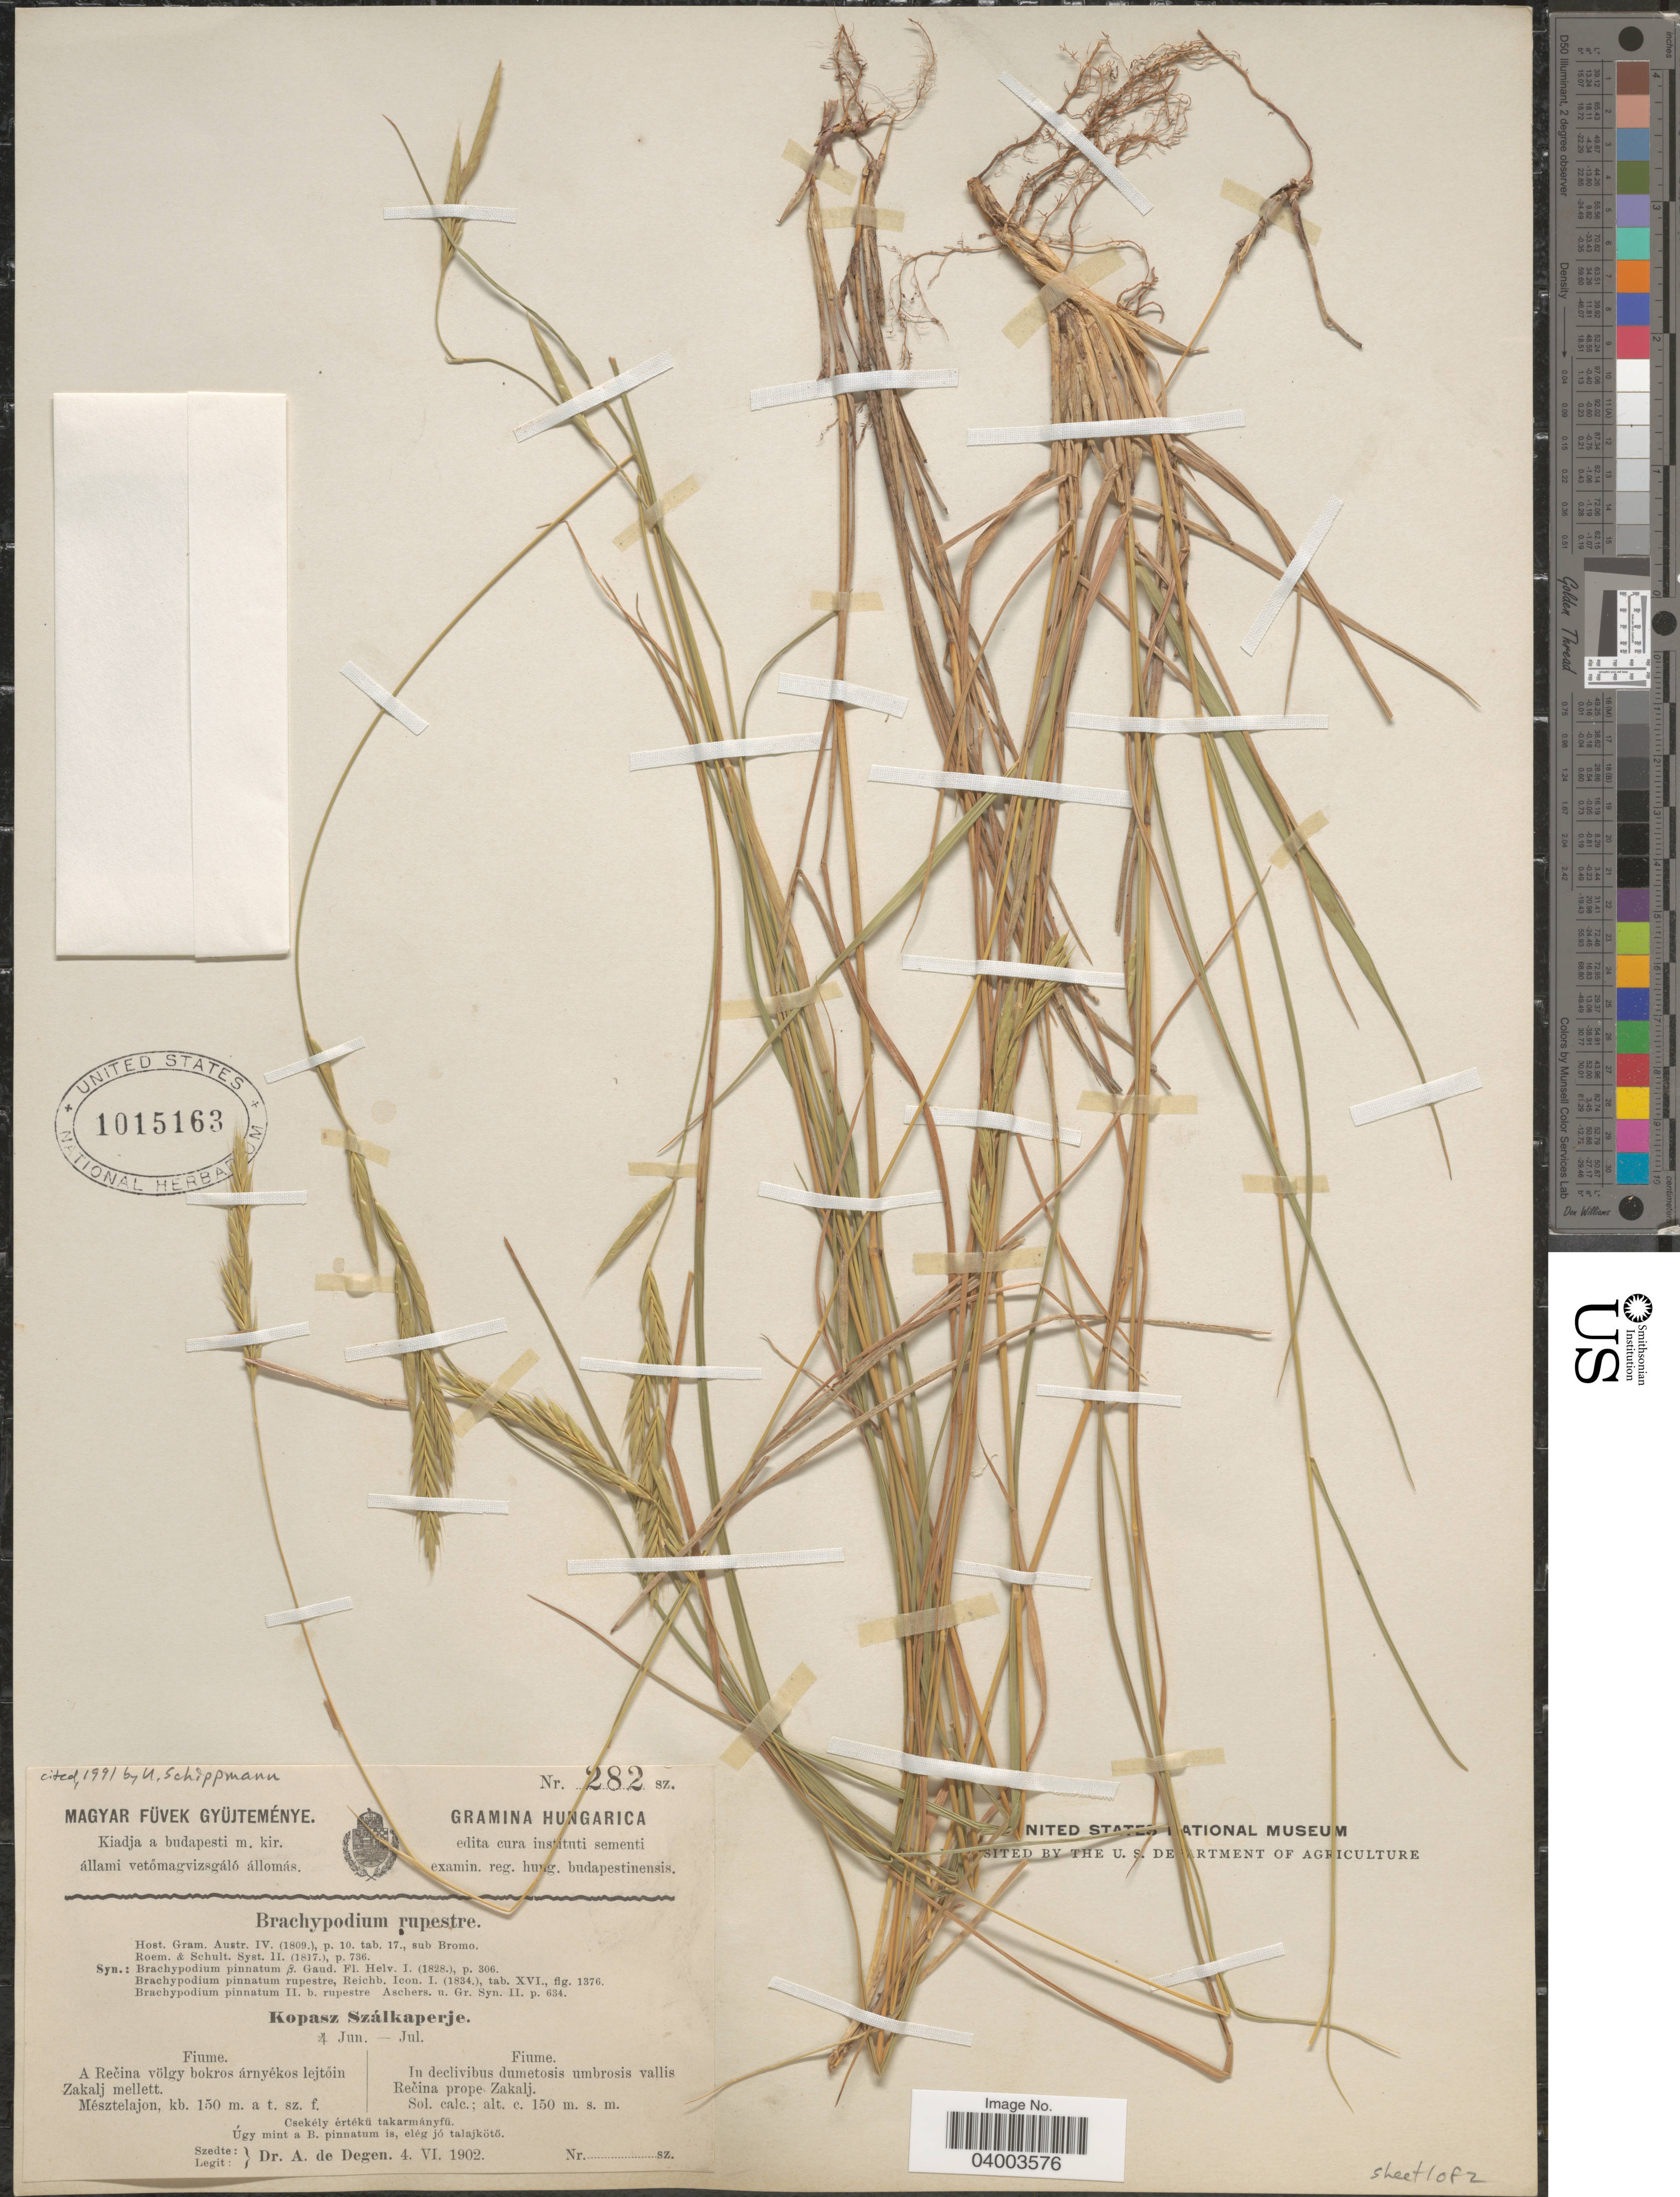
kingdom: Plantae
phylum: Tracheophyta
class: Liliopsida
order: Poales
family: Poaceae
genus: Brachypodium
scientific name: Brachypodium rupestre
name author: (Host) Roem. & Schult.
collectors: A. Degen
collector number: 282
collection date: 1902-06-04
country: Hungary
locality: Fiume. In declivibus dumetosis umbrosis vallis Recina prope Zakalj.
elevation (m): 150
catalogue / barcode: US 1015163